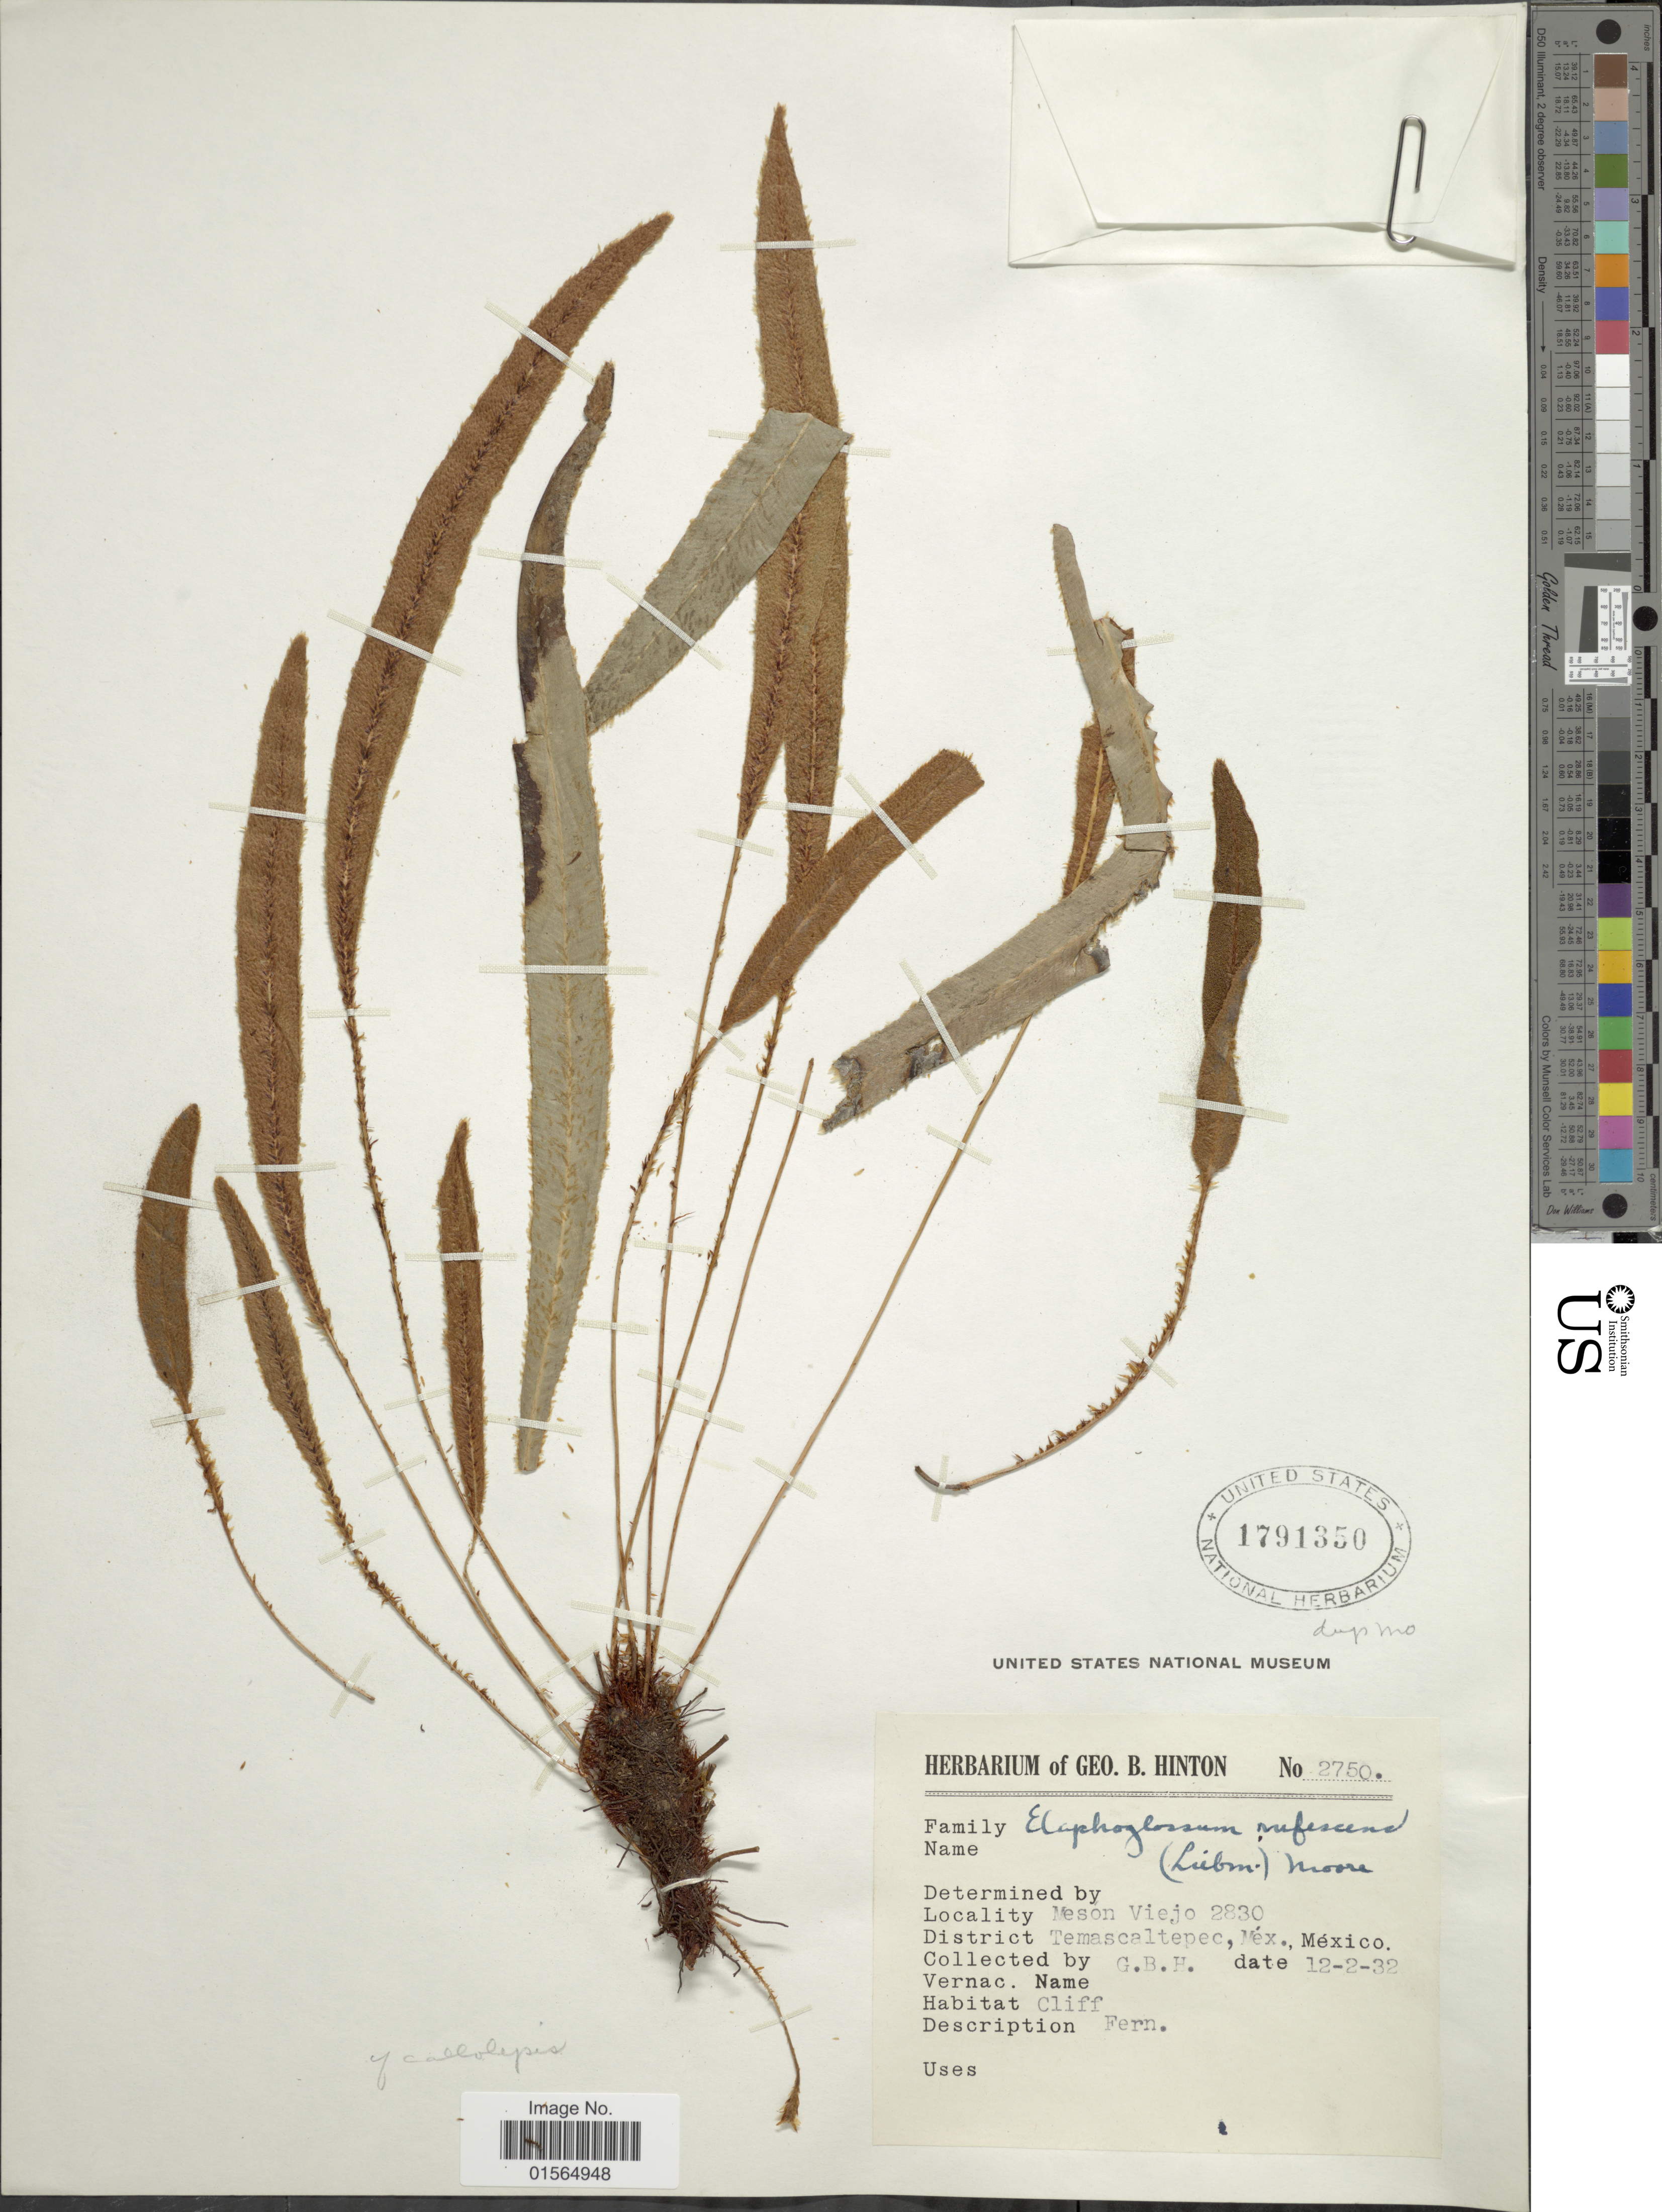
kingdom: Plantae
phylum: Tracheophyta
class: Polypodiopsida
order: Polypodiales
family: Dryopteridaceae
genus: Elaphoglossum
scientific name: Elaphoglossum rufescens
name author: (Liebm.) T. Moore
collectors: G. B. Hinton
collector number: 2750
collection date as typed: Transcribed d/m/y: 12/2/32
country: Mexico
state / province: México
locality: Meson Viejo 2830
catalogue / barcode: US 1791350